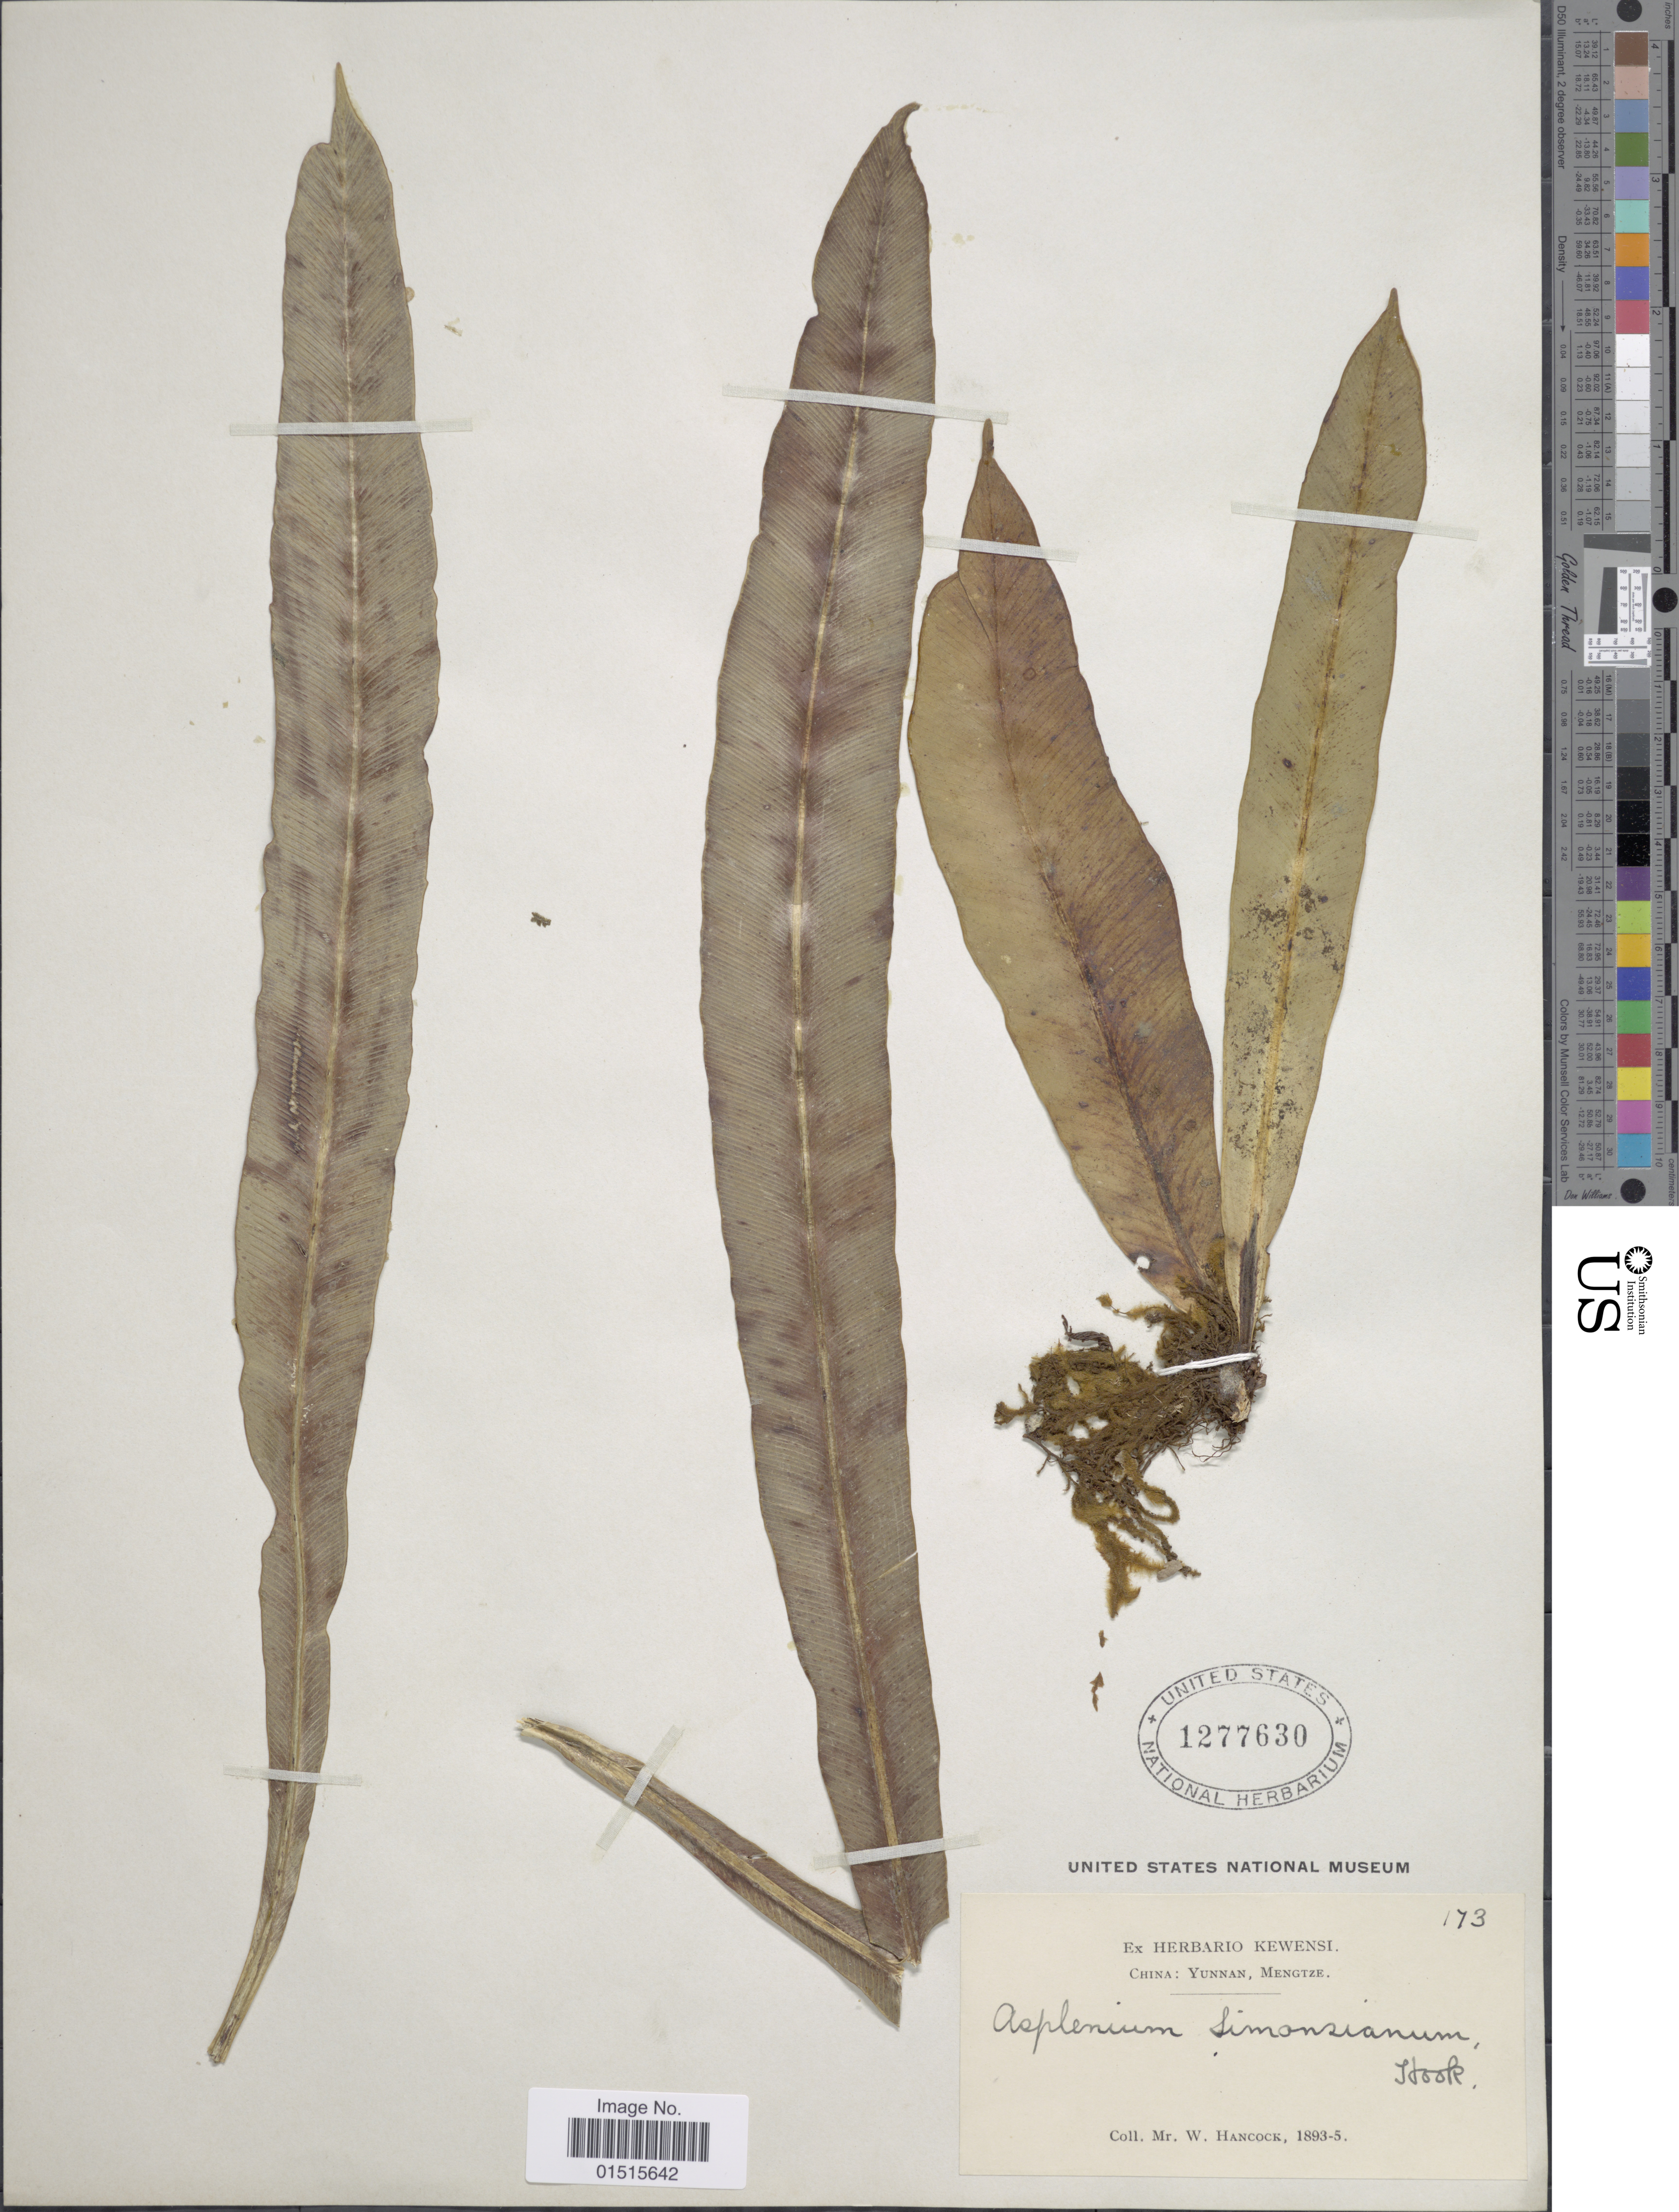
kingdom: Plantae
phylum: Tracheophyta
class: Polypodiopsida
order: Polypodiales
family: Aspleniaceae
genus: Asplenium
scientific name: Asplenium simsonianum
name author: Hook.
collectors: W. Hancock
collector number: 173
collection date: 1893/1895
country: China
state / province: Yunnan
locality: Mengtze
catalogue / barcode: US 1277630